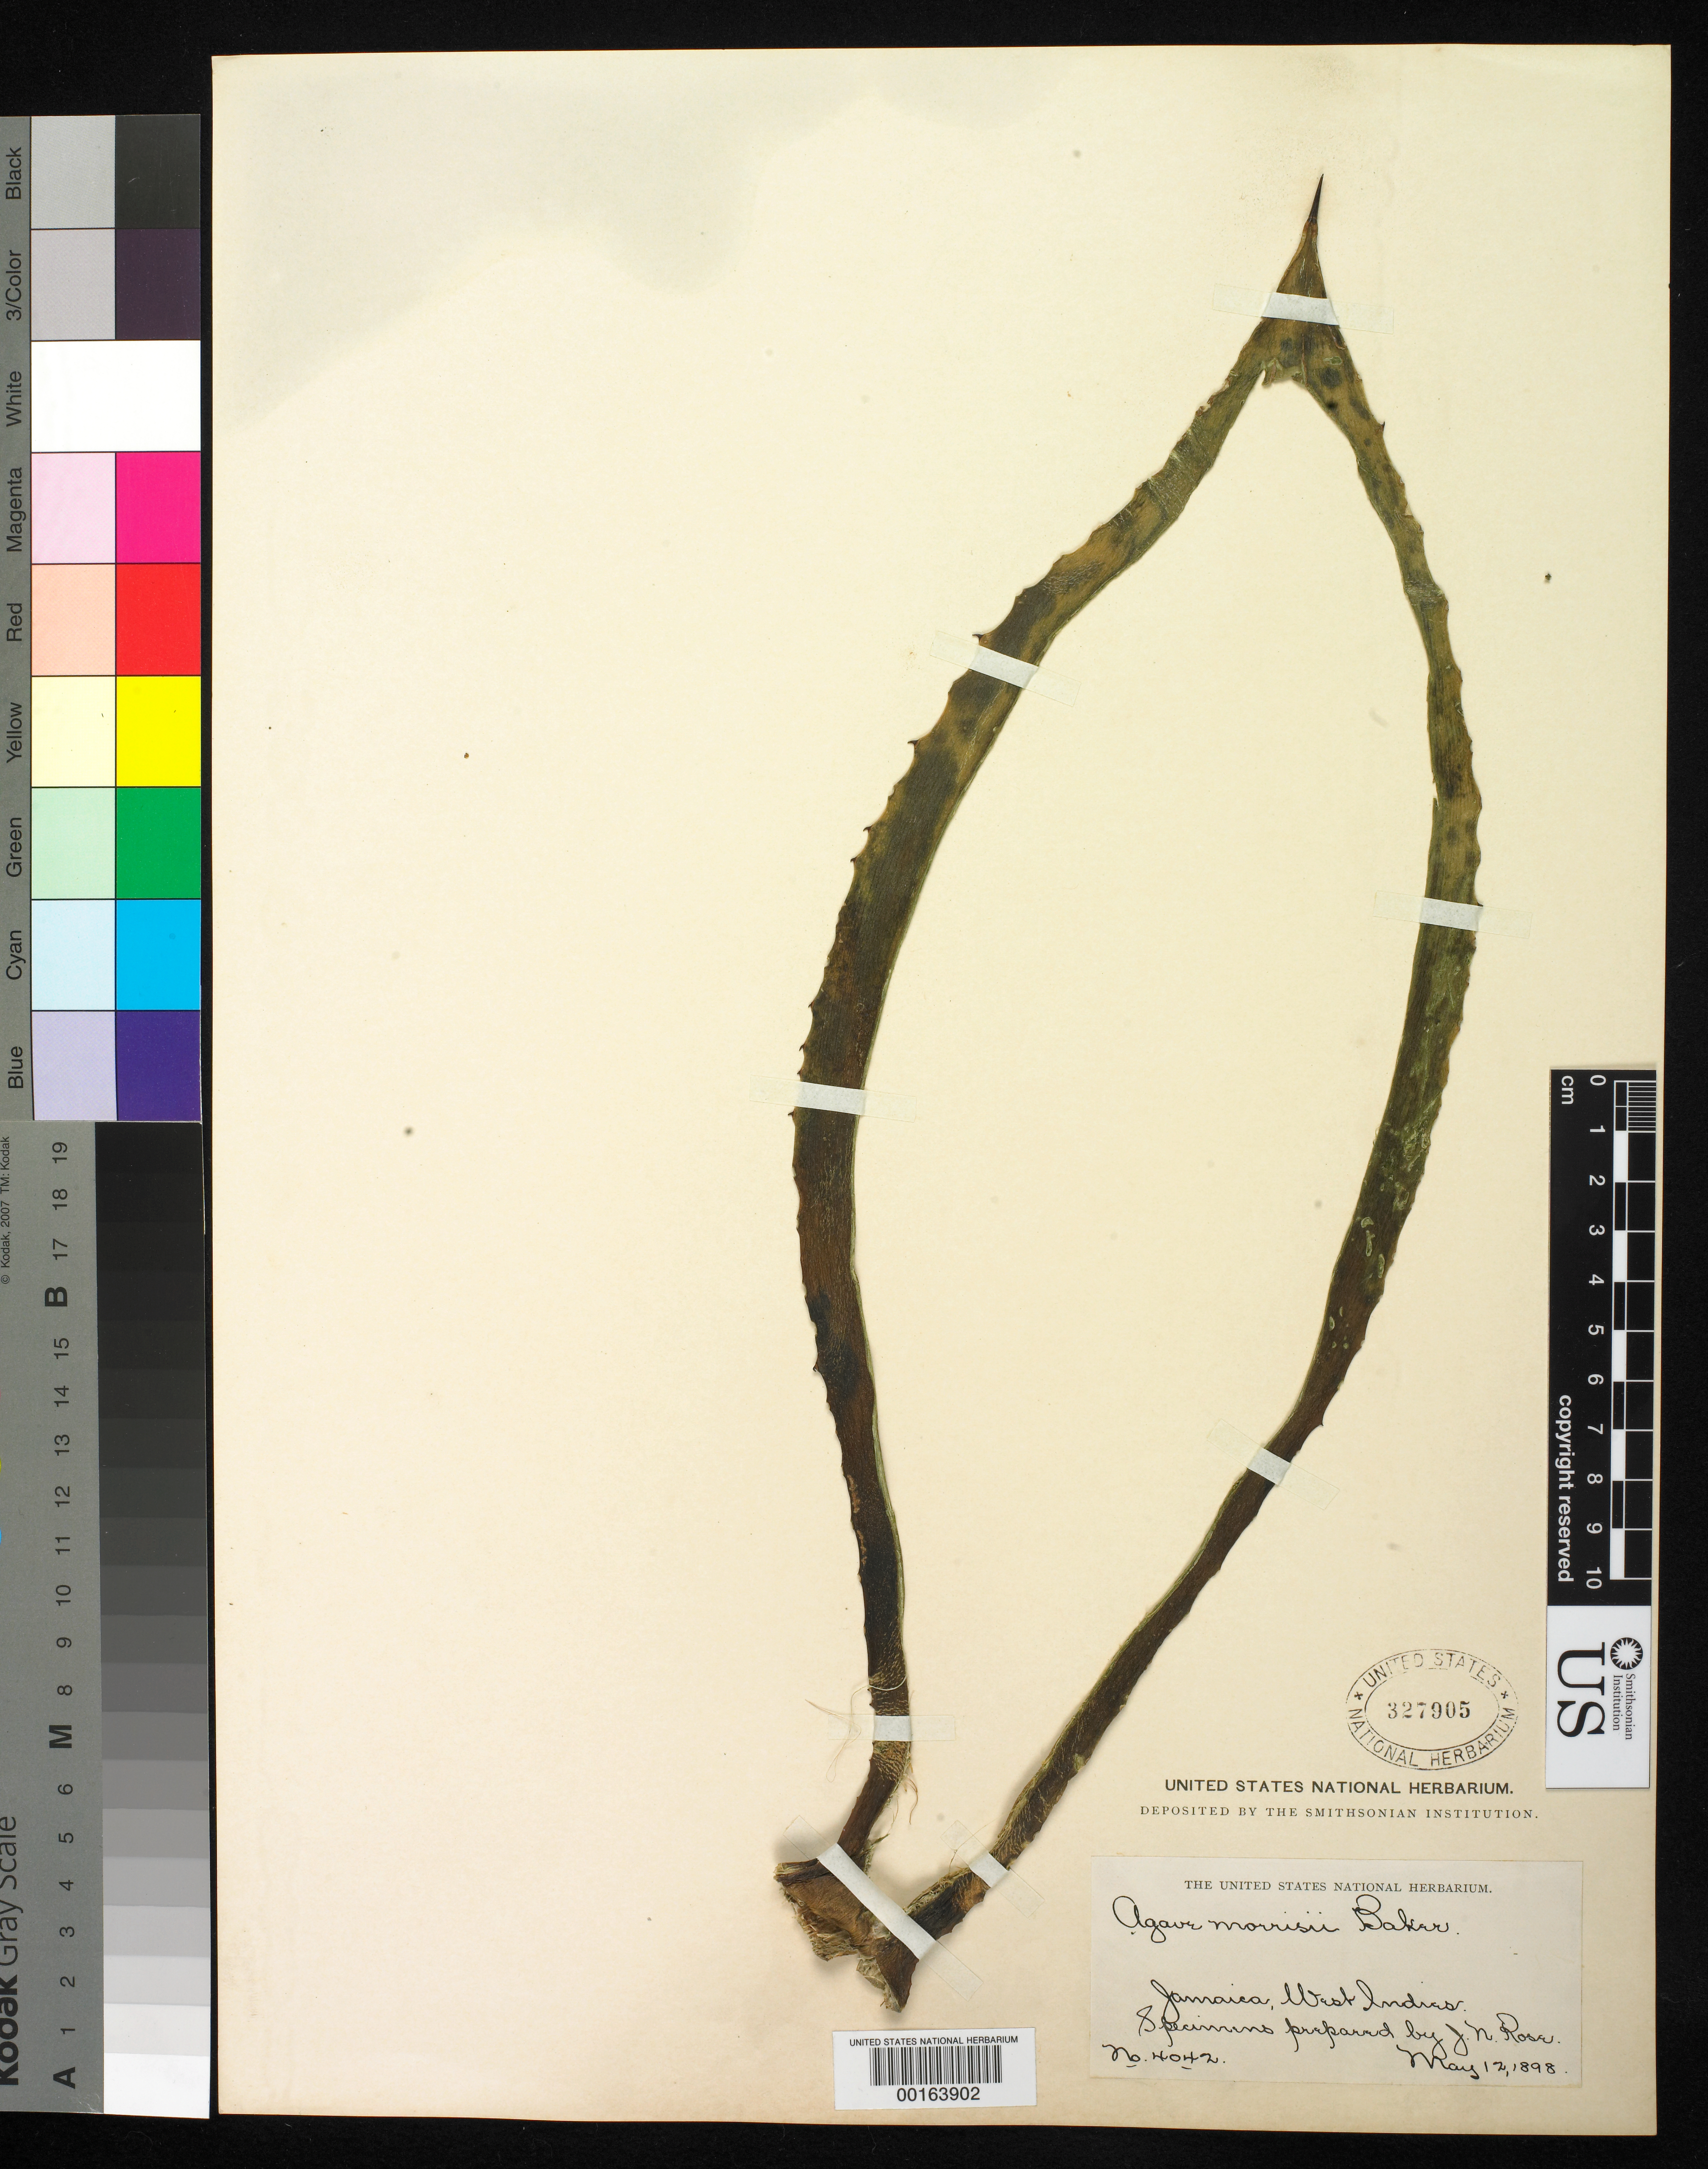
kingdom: Plantae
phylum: Tracheophyta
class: Liliopsida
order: Asparagales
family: Asparagaceae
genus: Agave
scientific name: Agave morrisii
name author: Baker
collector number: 4042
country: Jamaica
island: Greater Antilles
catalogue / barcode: US 327905